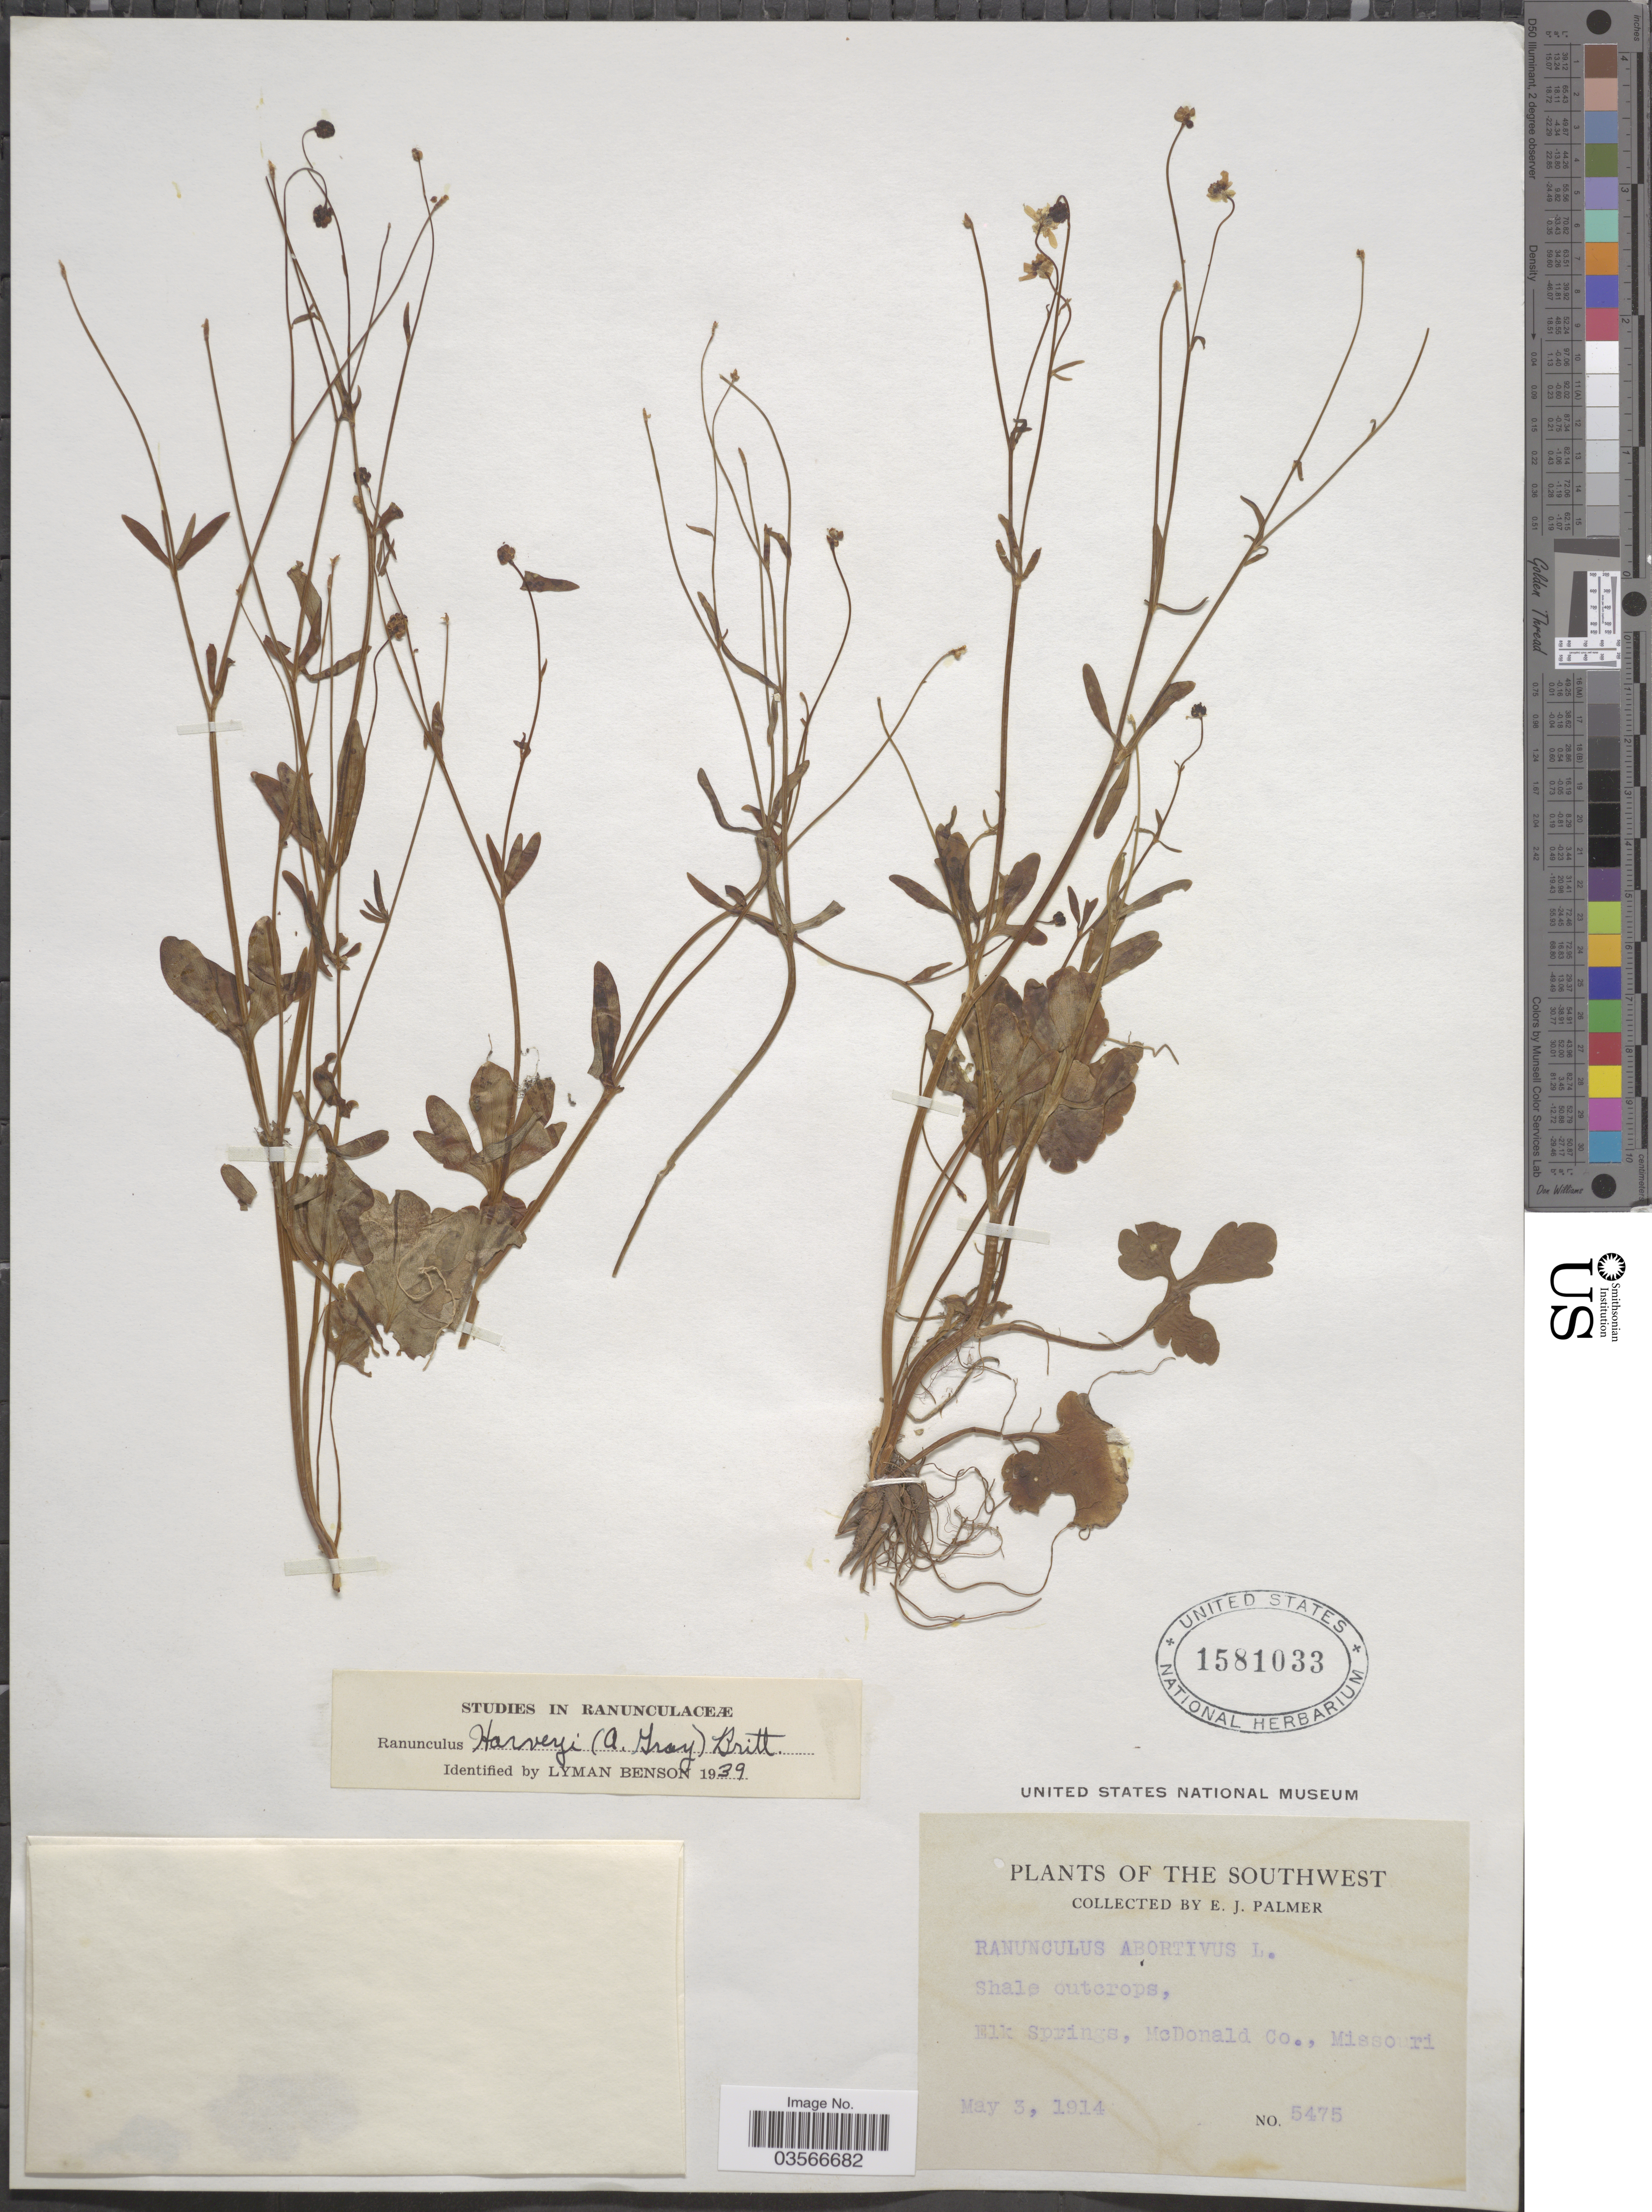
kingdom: Plantae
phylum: Tracheophyta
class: Magnoliopsida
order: Ranunculales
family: Ranunculaceae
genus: Ranunculus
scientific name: Ranunculus harveyi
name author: (A. Gray) Britton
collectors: E. J. Palmer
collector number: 5475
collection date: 1914-05-03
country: United States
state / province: Missouri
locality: The Southwest. Elk Springs, McDonald Co.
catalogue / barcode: US 1581033